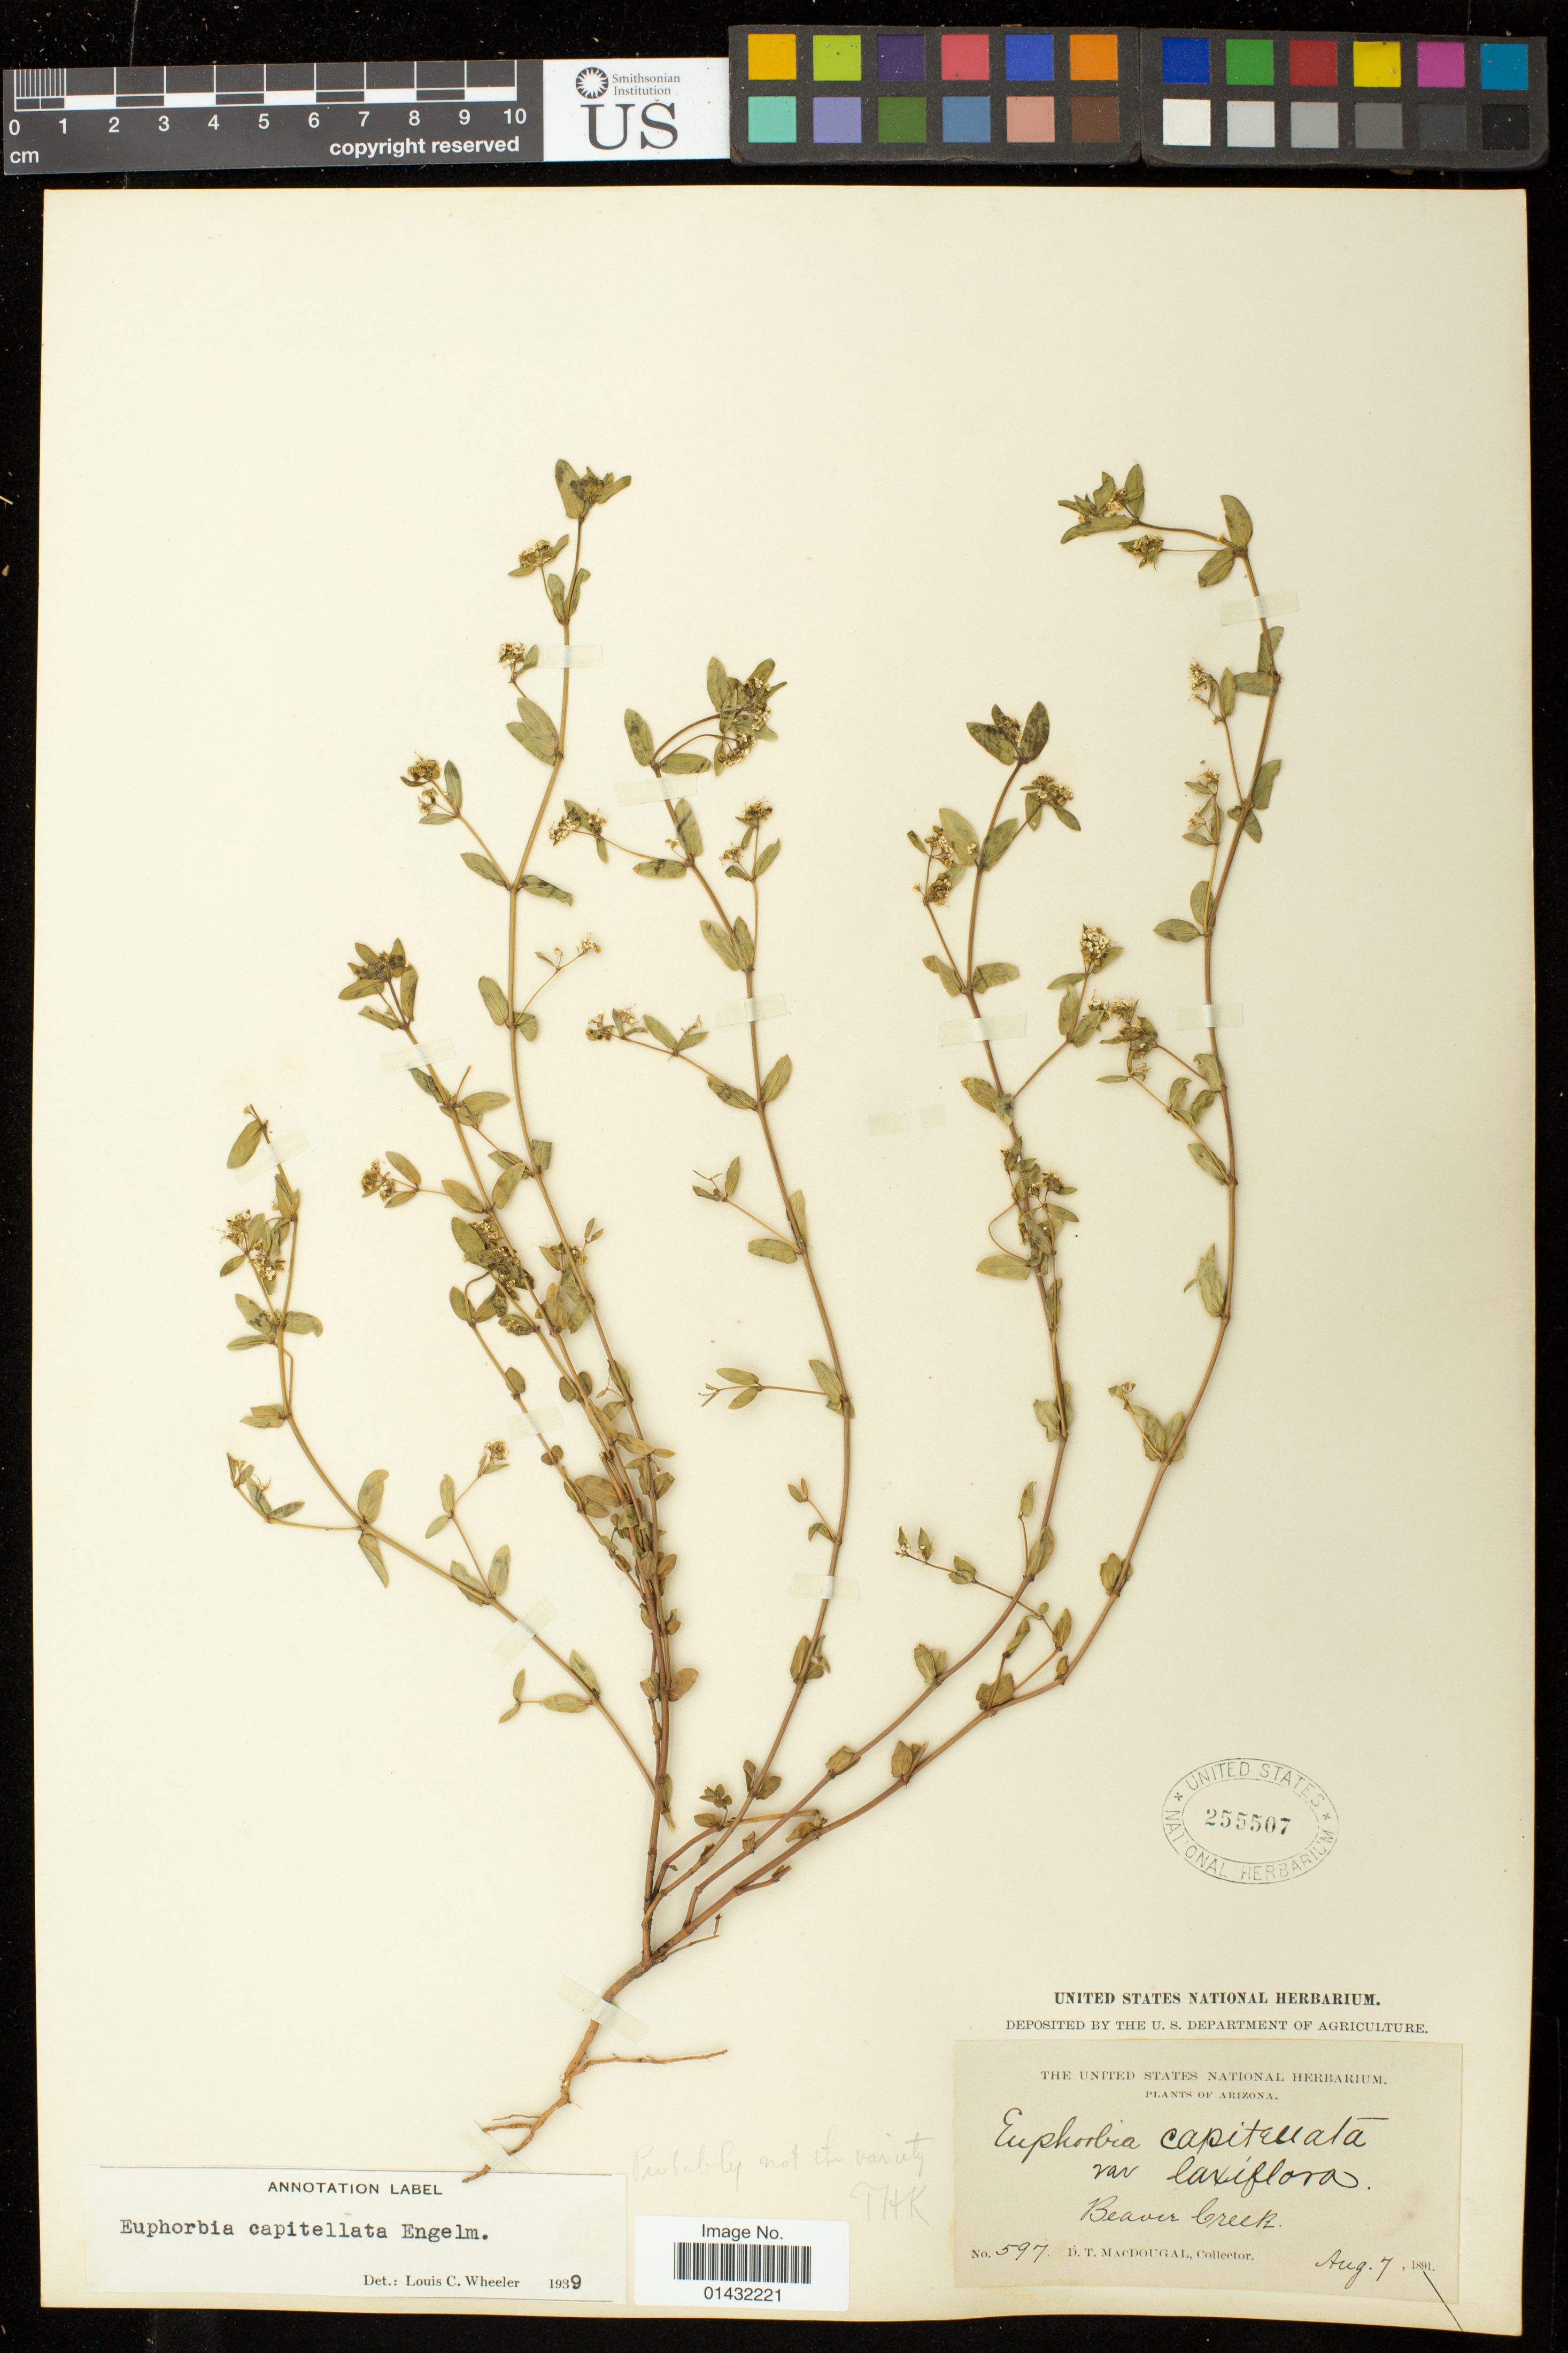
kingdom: Plantae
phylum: Tracheophyta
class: Magnoliopsida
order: Malpighiales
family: Euphorbiaceae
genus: Euphorbia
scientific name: Euphorbia capitellata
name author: Engelm. in Emory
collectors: D. T. MacDougal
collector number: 597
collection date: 1891-08-07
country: United States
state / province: Arizona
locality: Beaver Creek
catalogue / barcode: US 255507